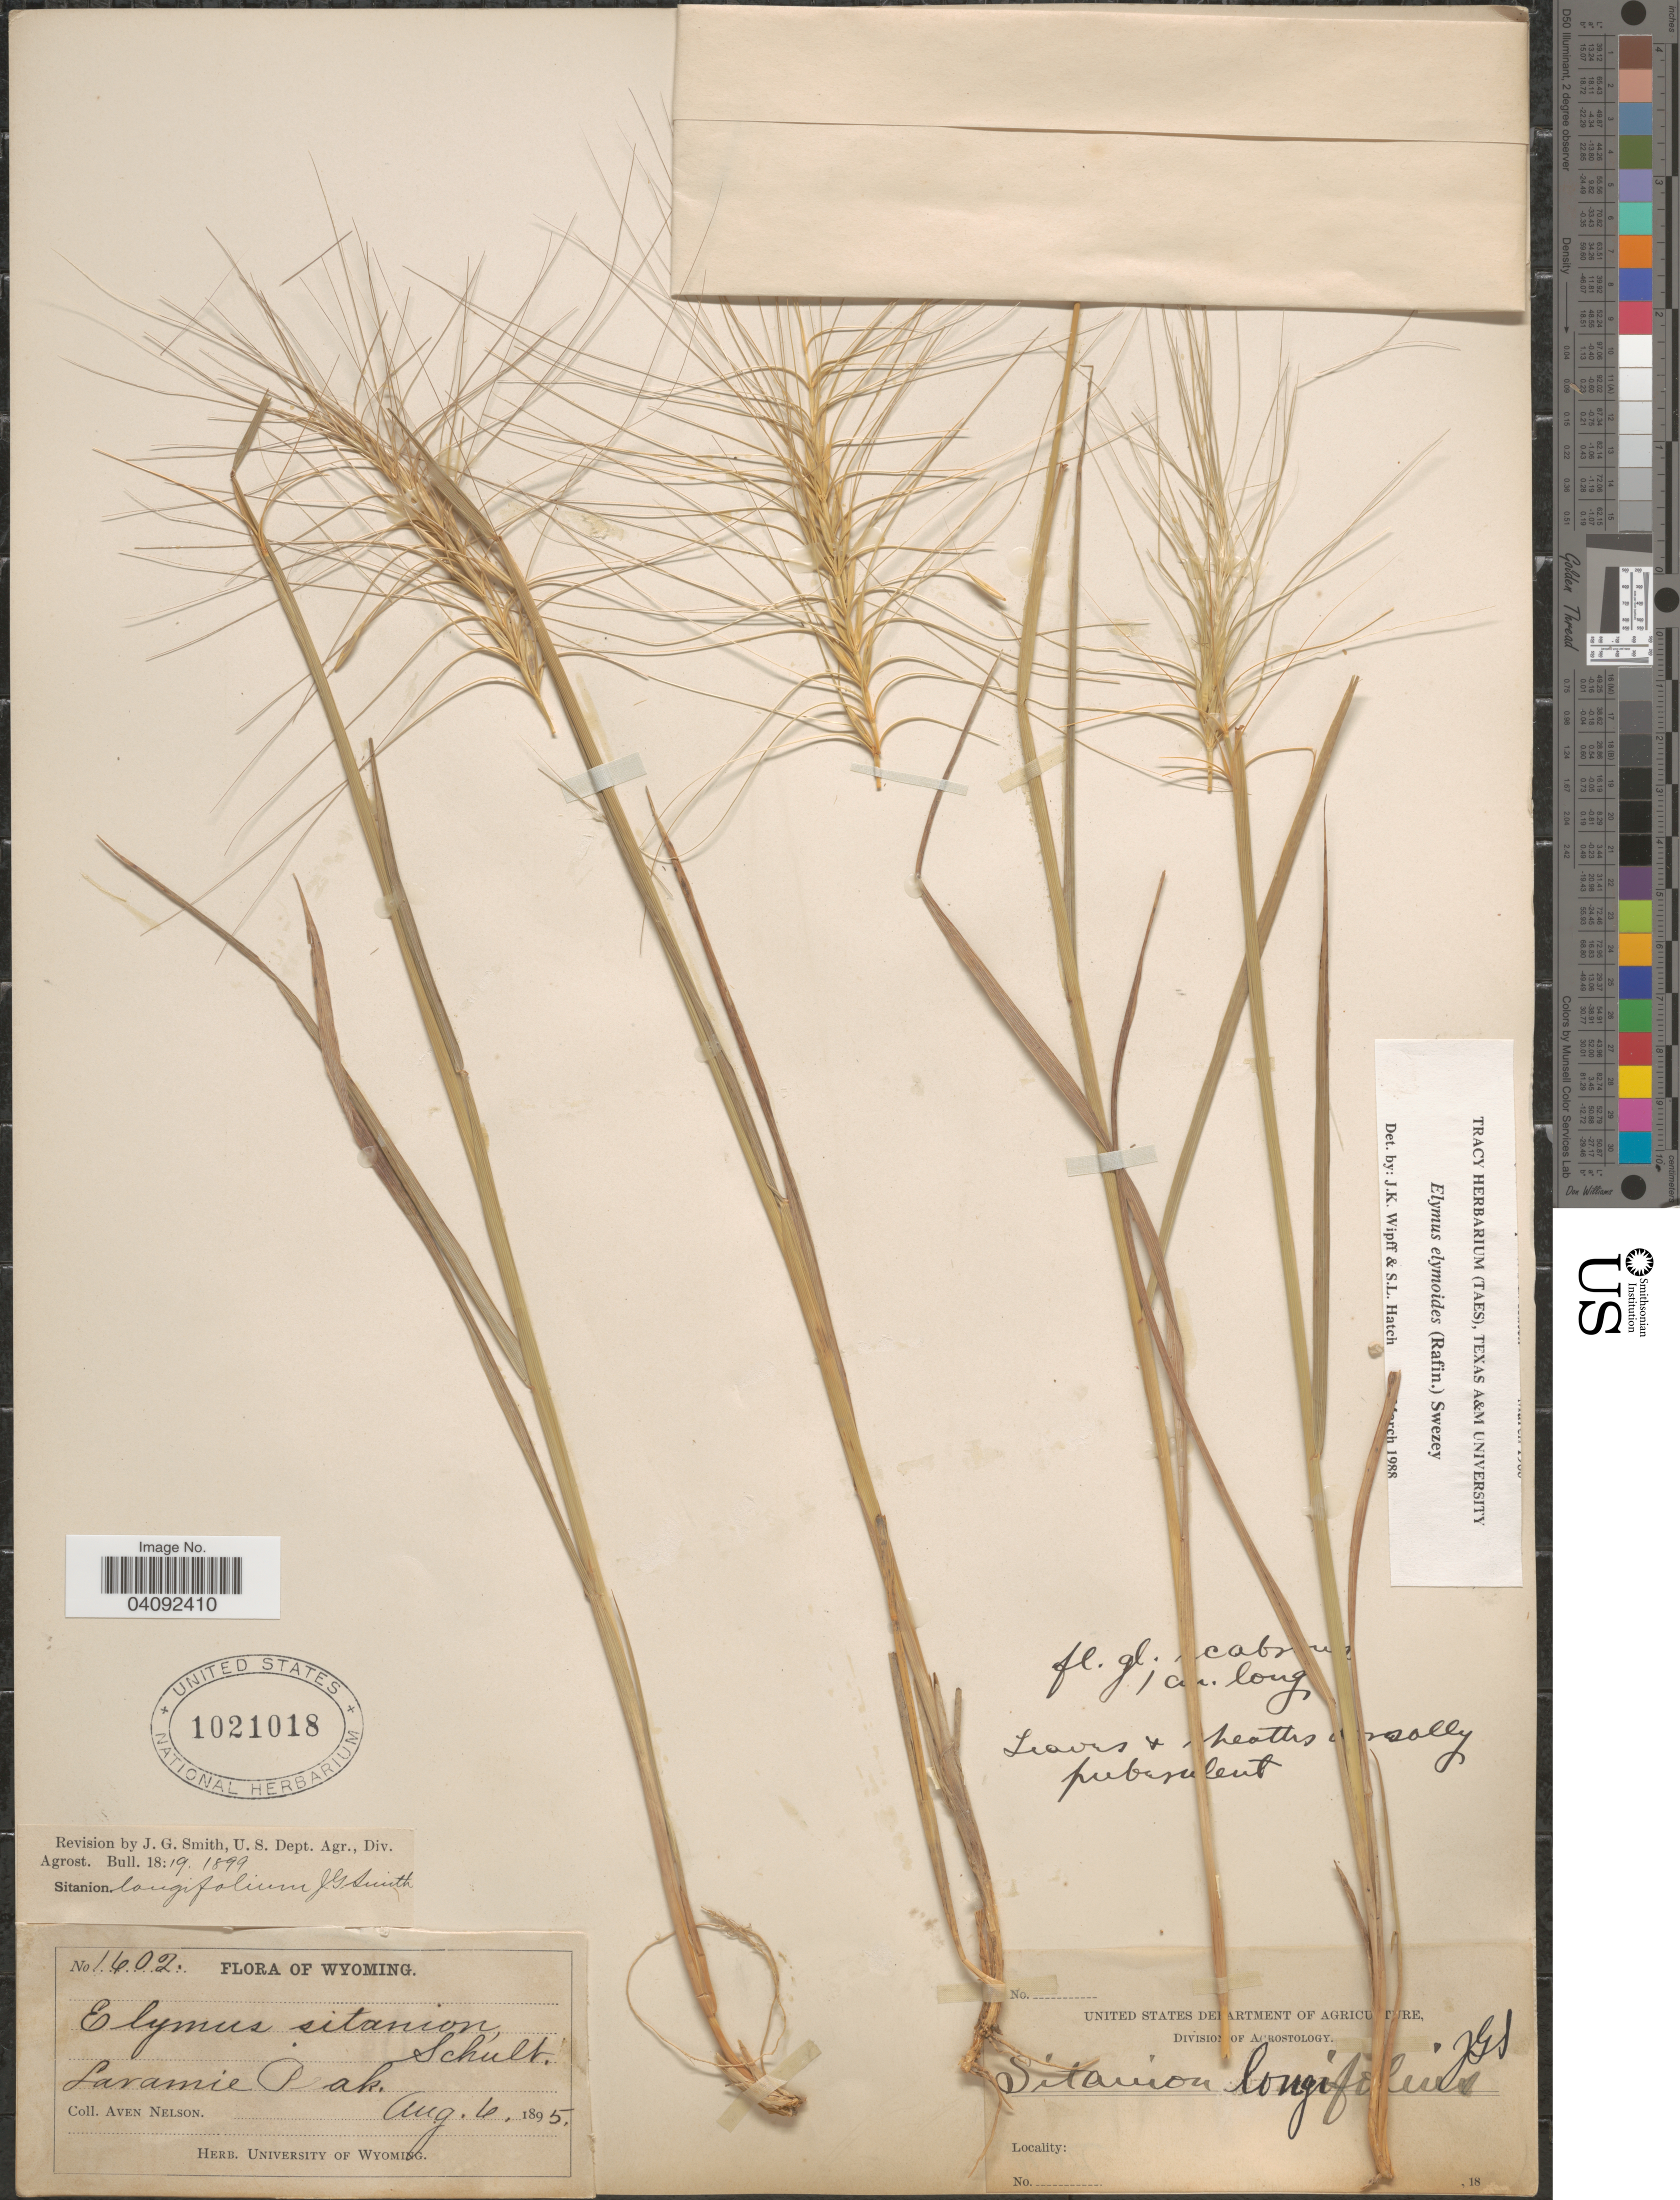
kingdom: Plantae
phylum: Tracheophyta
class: Liliopsida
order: Poales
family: Poaceae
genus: Elymus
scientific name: Elymus elymoides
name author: (Raf.) Swezey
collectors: A. Nelson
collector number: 1602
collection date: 1895-08-06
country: United States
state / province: Wyoming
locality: Laramie Peak.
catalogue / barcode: US 1021018